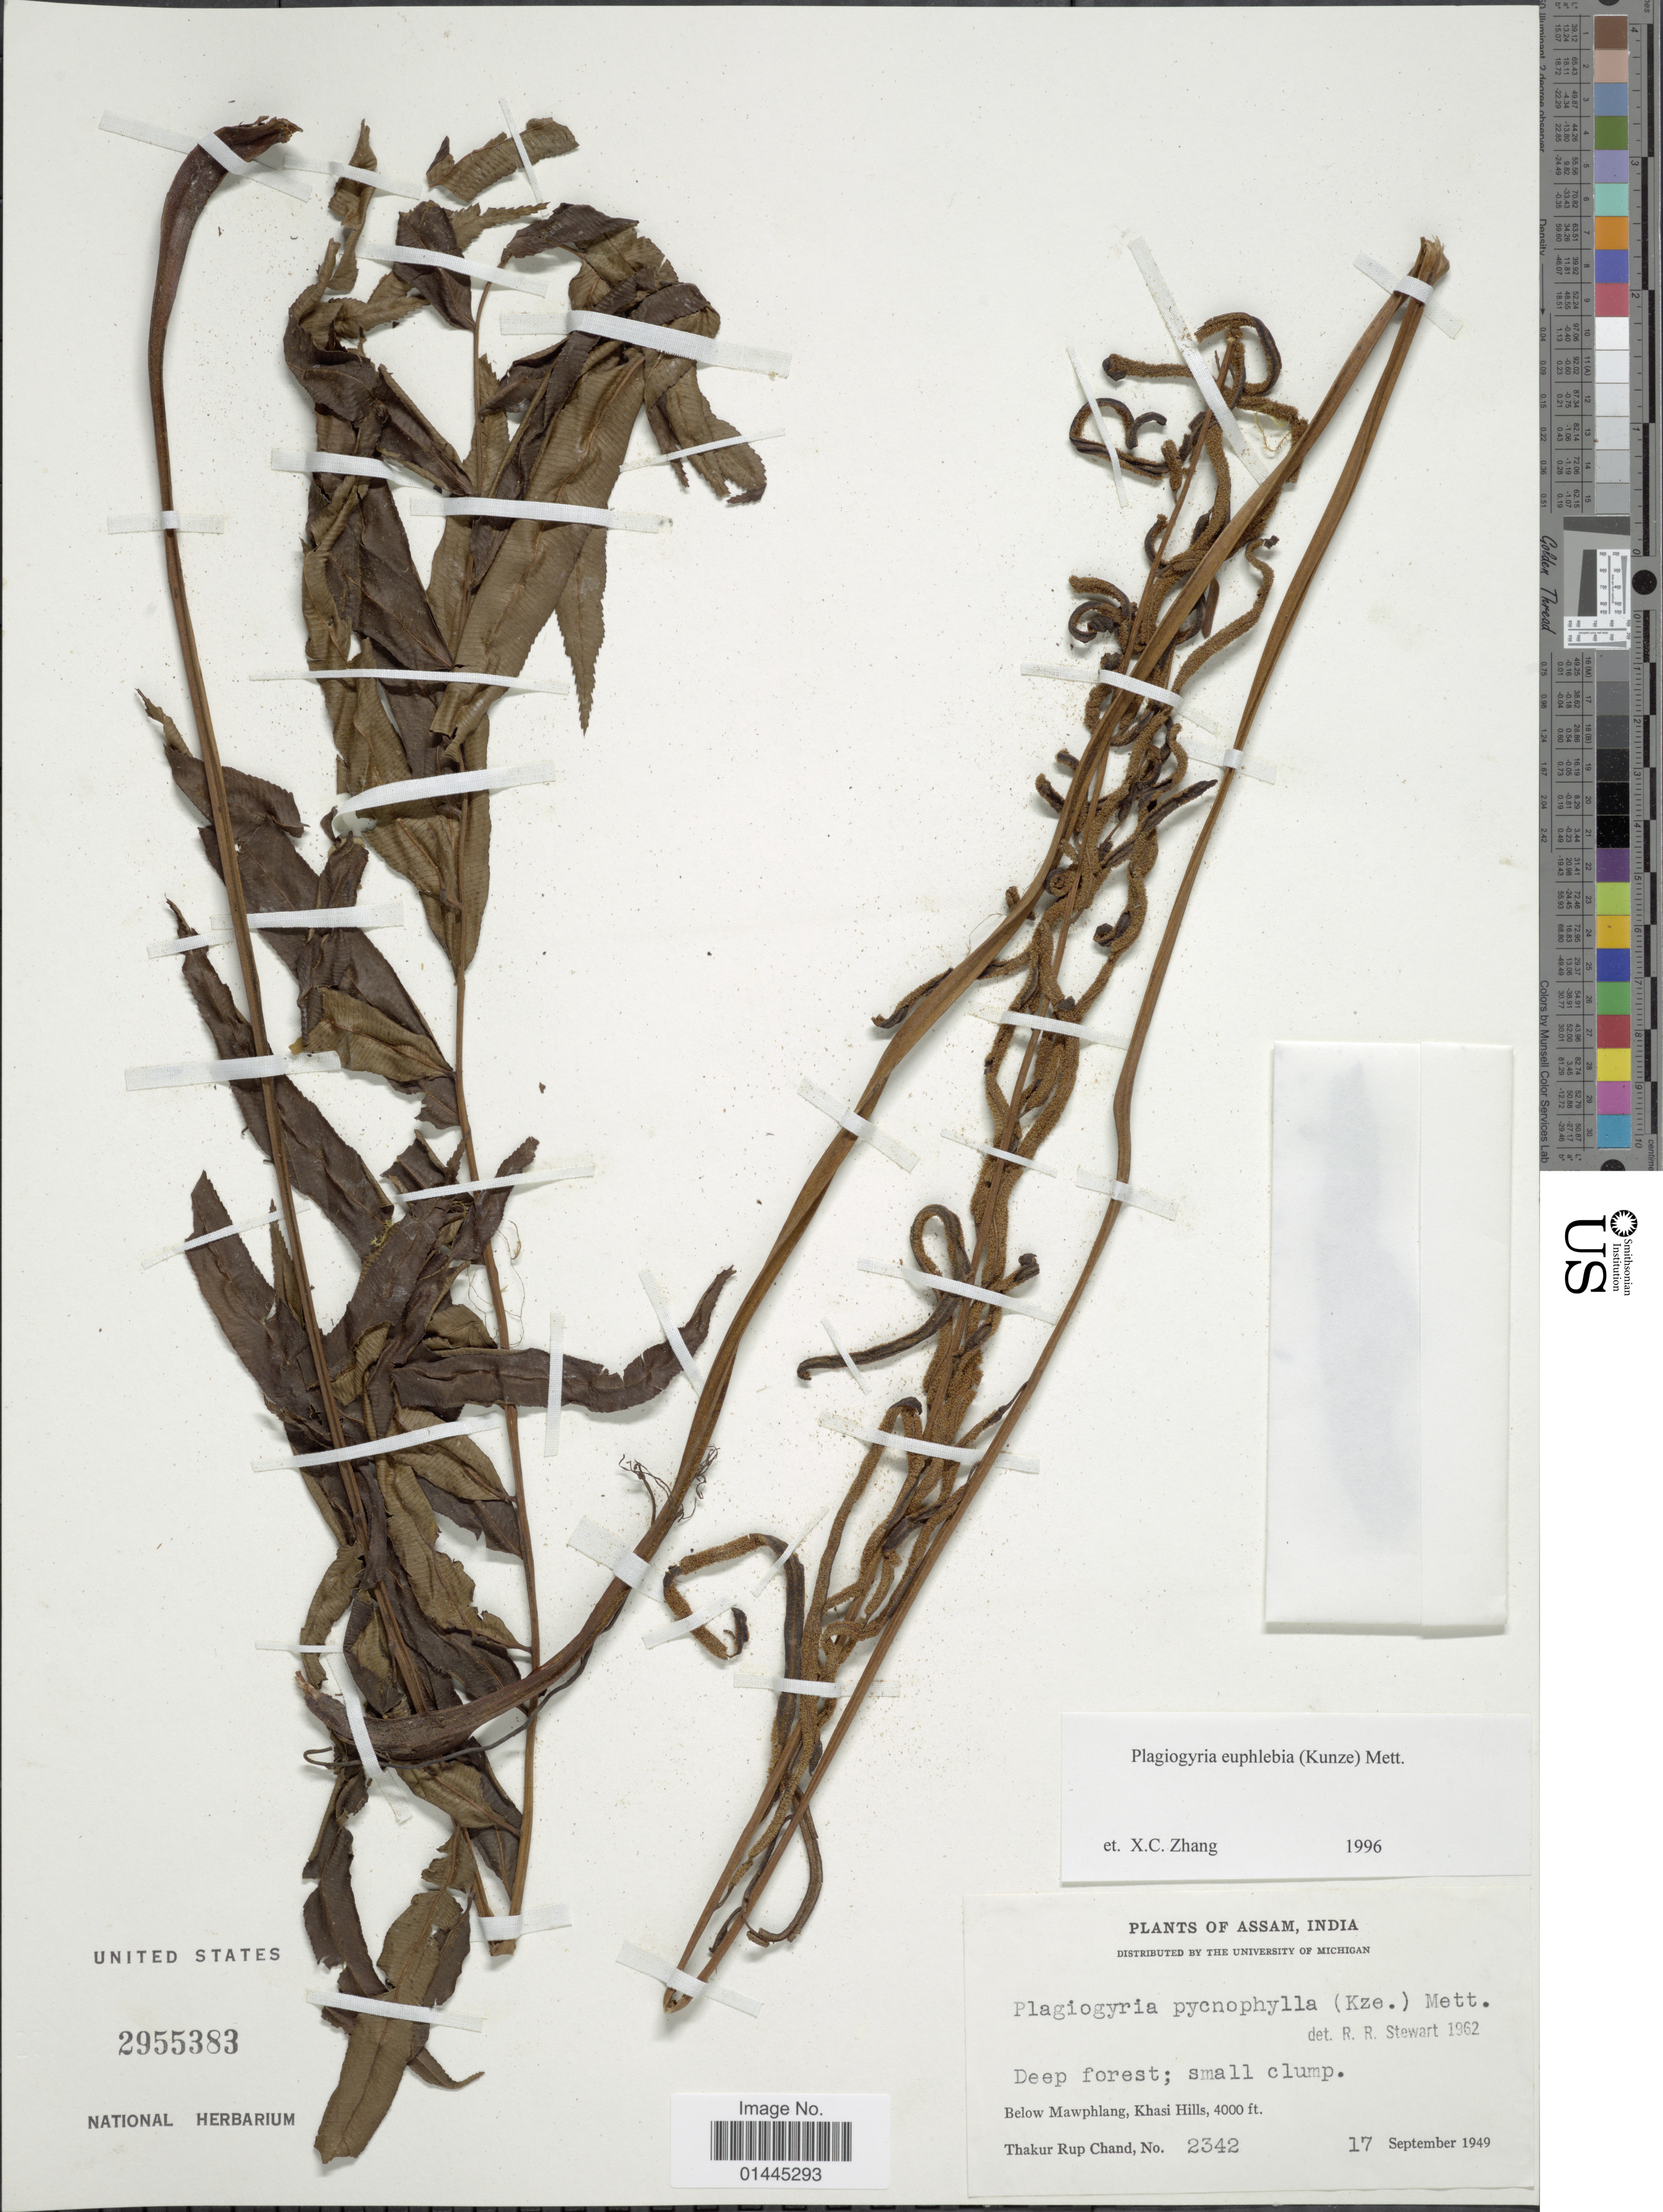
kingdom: Plantae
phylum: Tracheophyta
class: Polypodiopsida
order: Cyatheales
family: Plagiogyriaceae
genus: Plagiogyria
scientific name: Plagiogyria euphlebia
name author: (Kunze) Mett.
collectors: T. R. Chand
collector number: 2342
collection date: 1949-09-17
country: India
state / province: Meghalaya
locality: Below Mawphlang, Khasi Hills.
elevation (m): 1219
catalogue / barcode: US 2955383